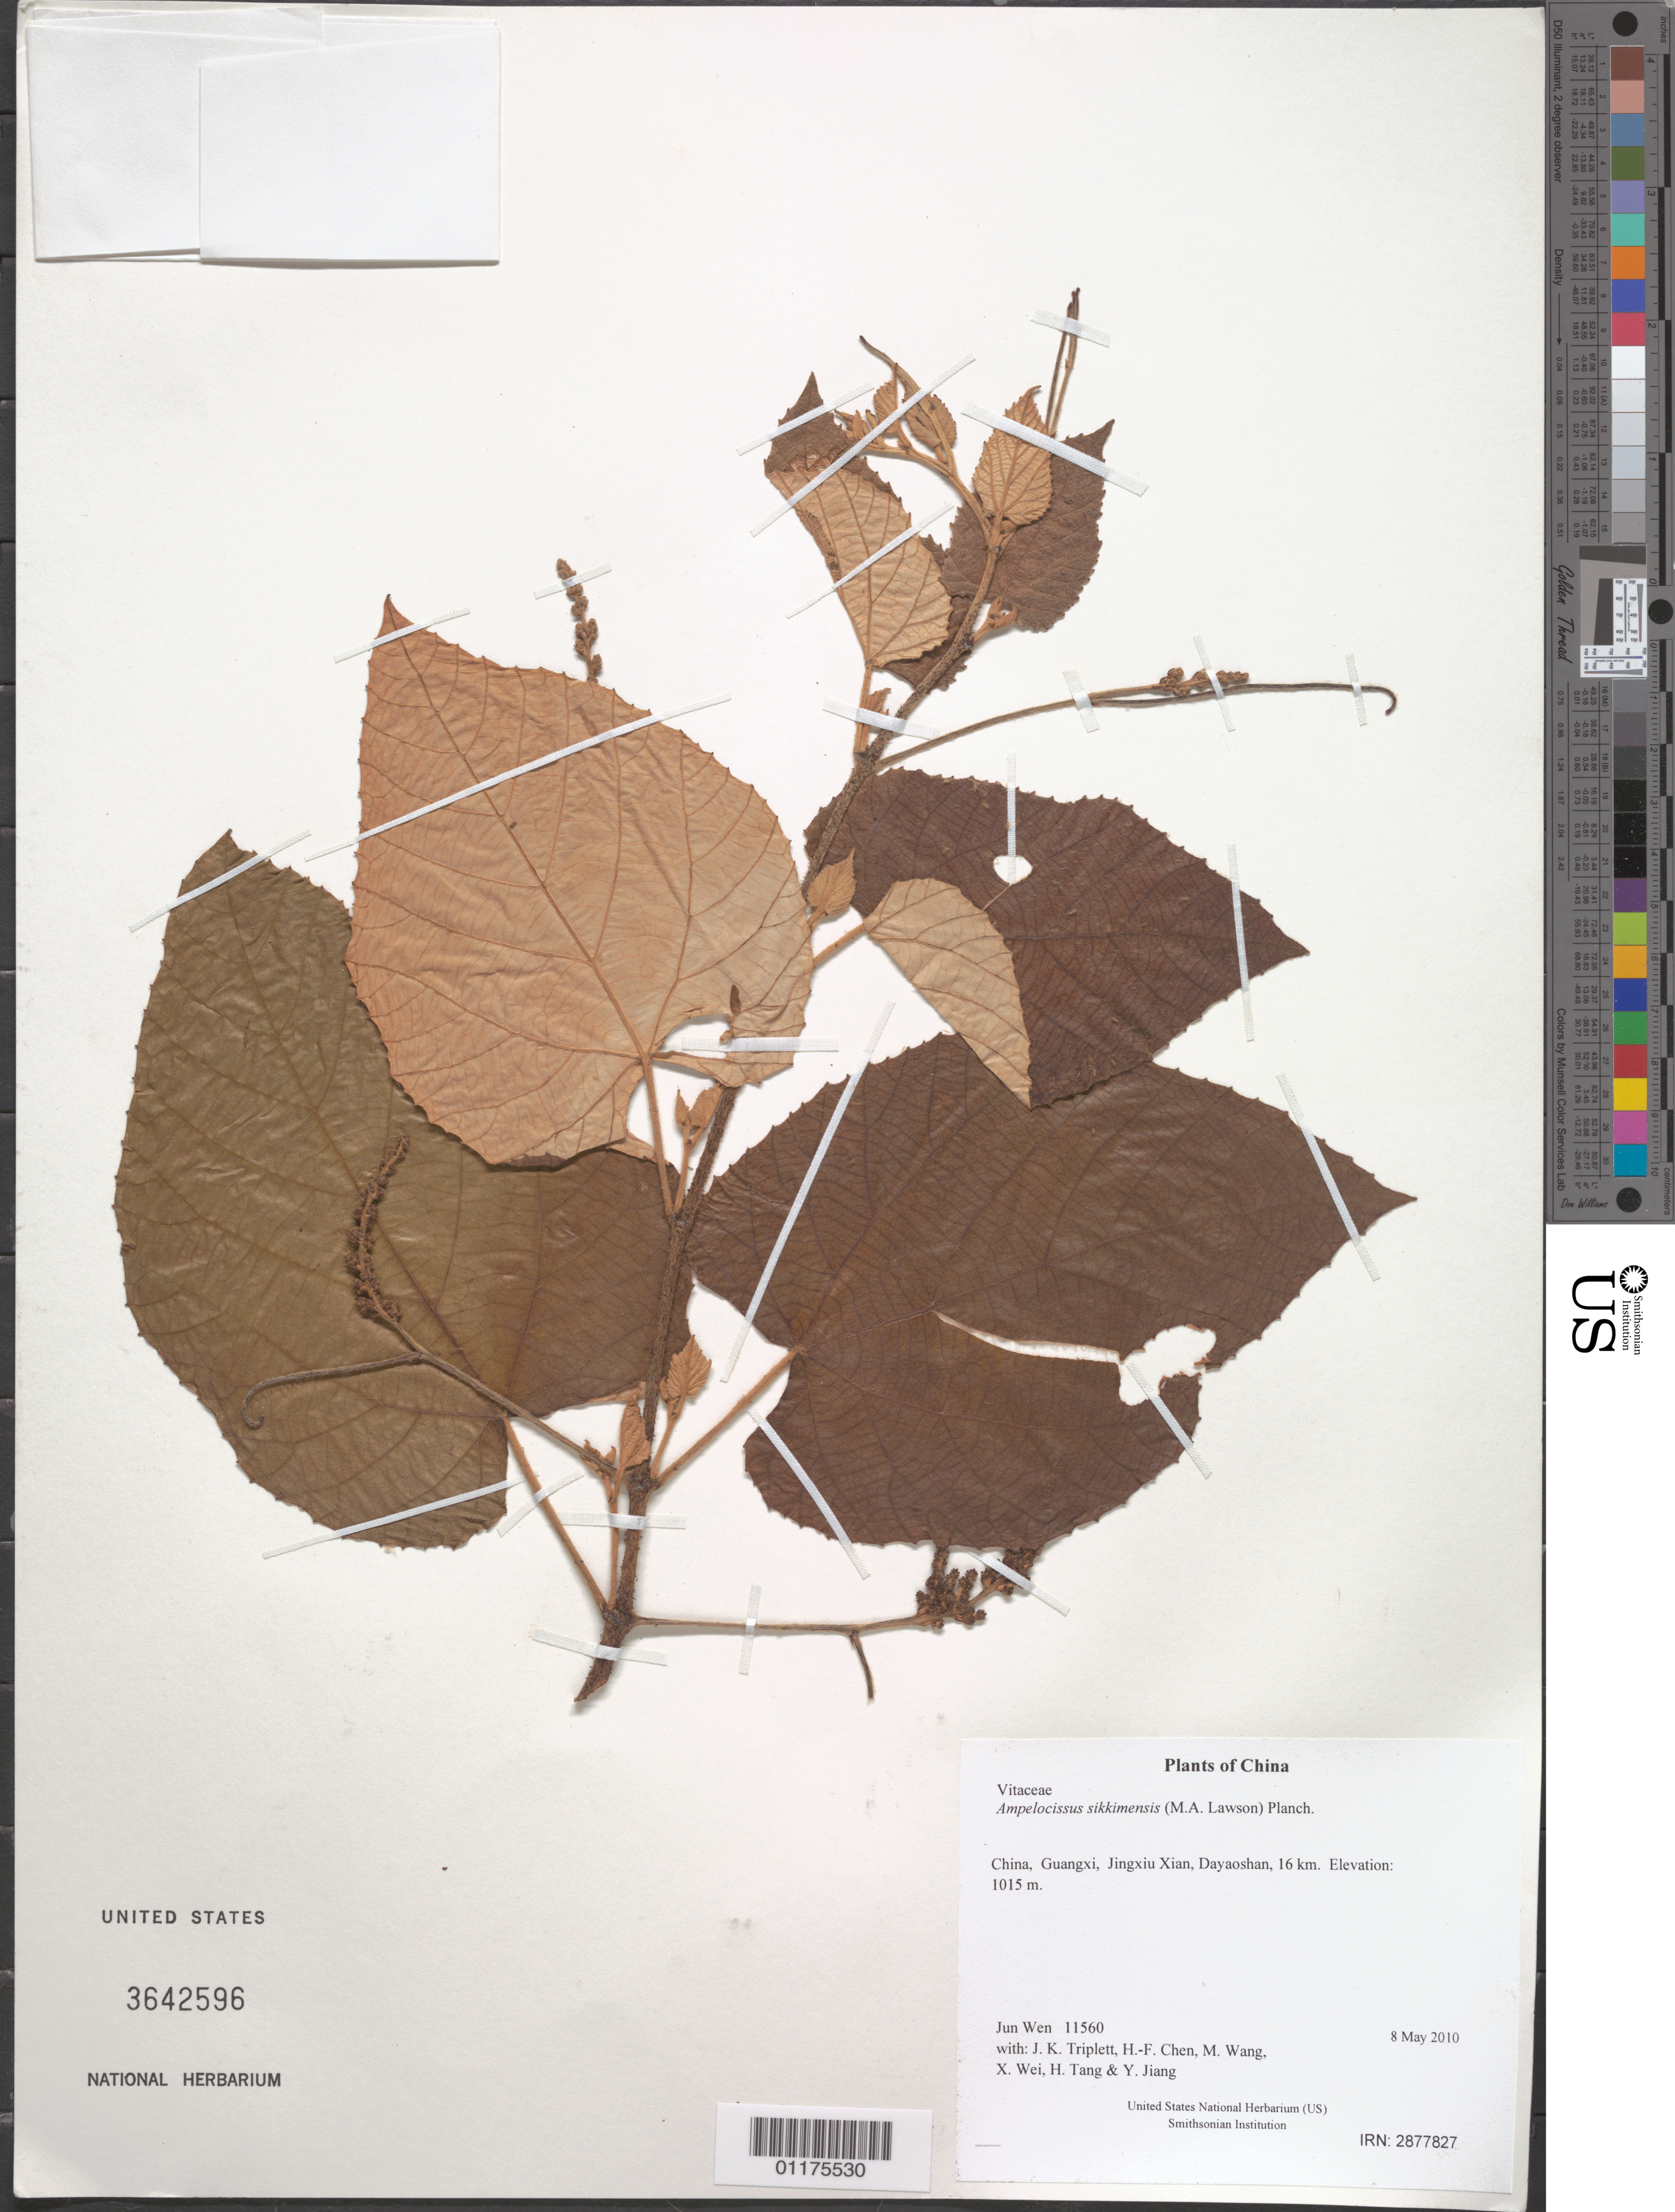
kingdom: Plantae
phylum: Tracheophyta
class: Magnoliopsida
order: Vitales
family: Vitaceae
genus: Ampelocissus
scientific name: Ampelocissus sikkimensis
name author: (M.A. Lawson) Planch.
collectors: J. Wen, J. K. Triplett, H.-F. Chen, M. Wang, X. Wei, H. Tang & Y. Jiang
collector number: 11560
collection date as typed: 8 May 2010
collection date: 2010-05-08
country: China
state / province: Guangxi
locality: Jingxiu Xian, Dayaoshan, 16 km.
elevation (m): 1015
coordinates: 24 08.714 N, 110 14.355 E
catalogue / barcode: US 3542596